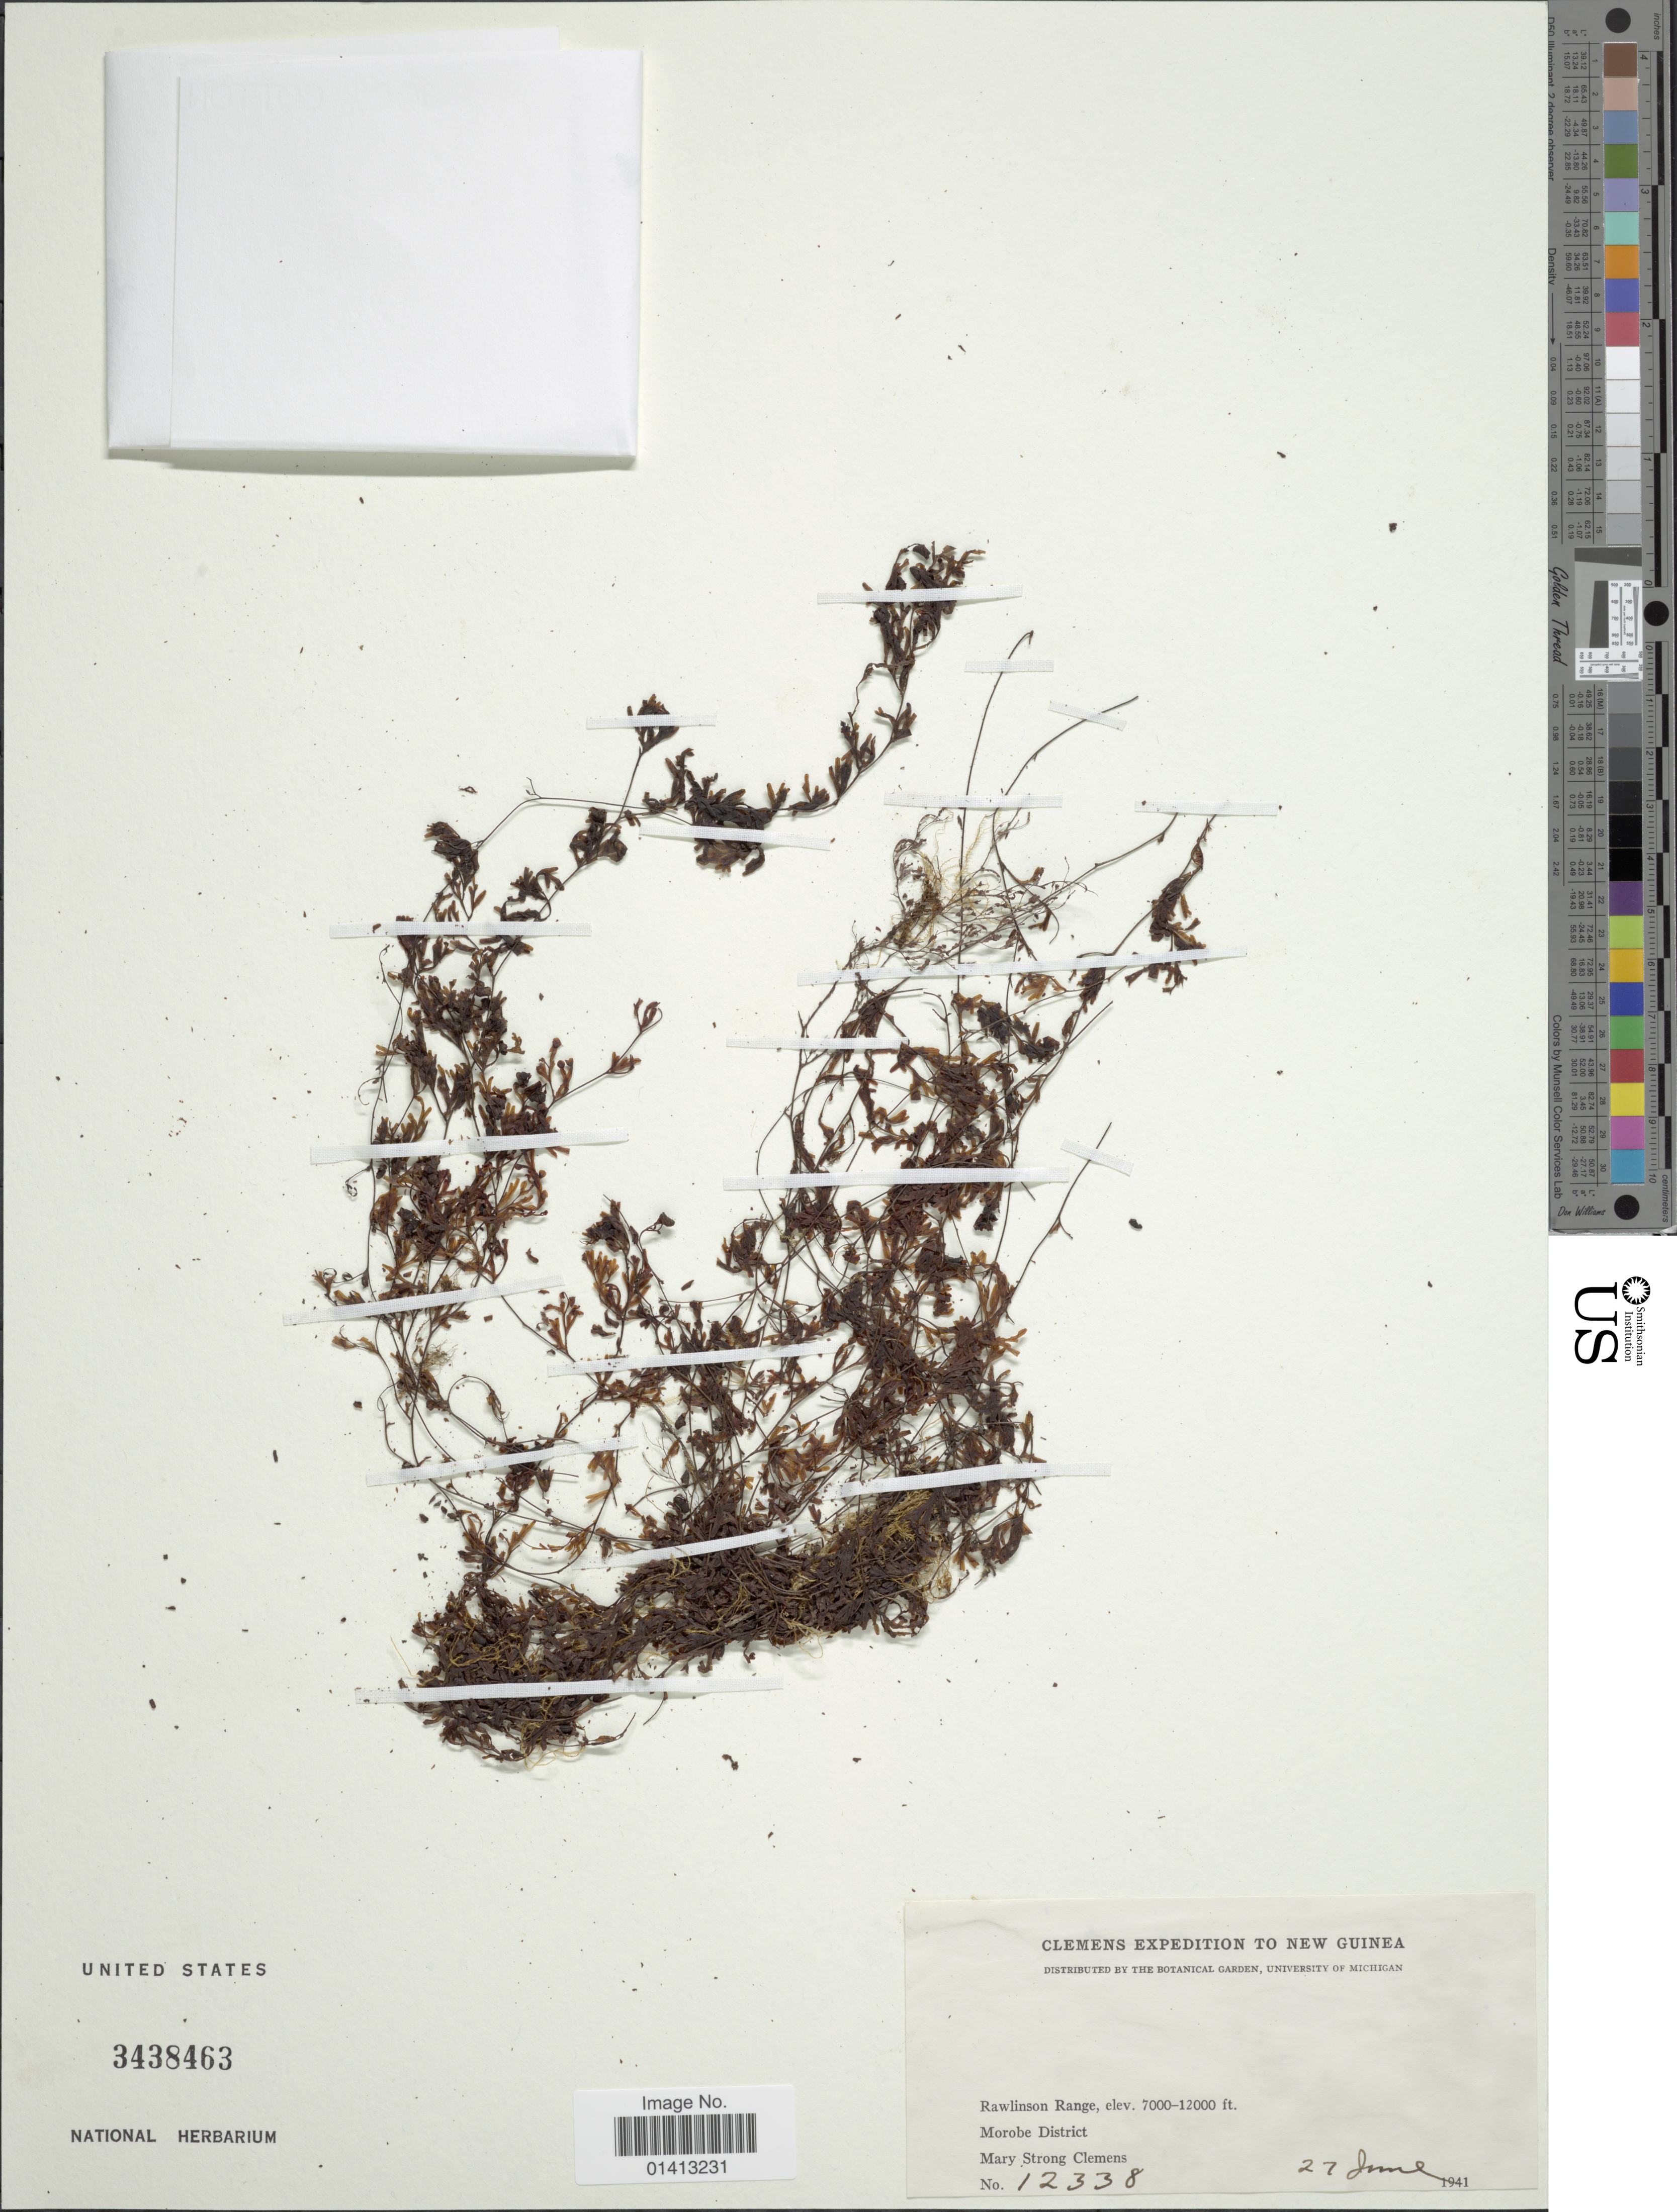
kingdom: Plantae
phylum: Tracheophyta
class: Polypodiopsida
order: Hymenophyllales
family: Hymenophyllaceae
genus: Crepidomanes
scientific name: Crepidomanes sp.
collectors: M. S. Clemens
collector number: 12338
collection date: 1941-06-27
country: Papua New Guinea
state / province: Morobe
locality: Rawlinson Range, Morobe District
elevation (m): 2134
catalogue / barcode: US 3438463